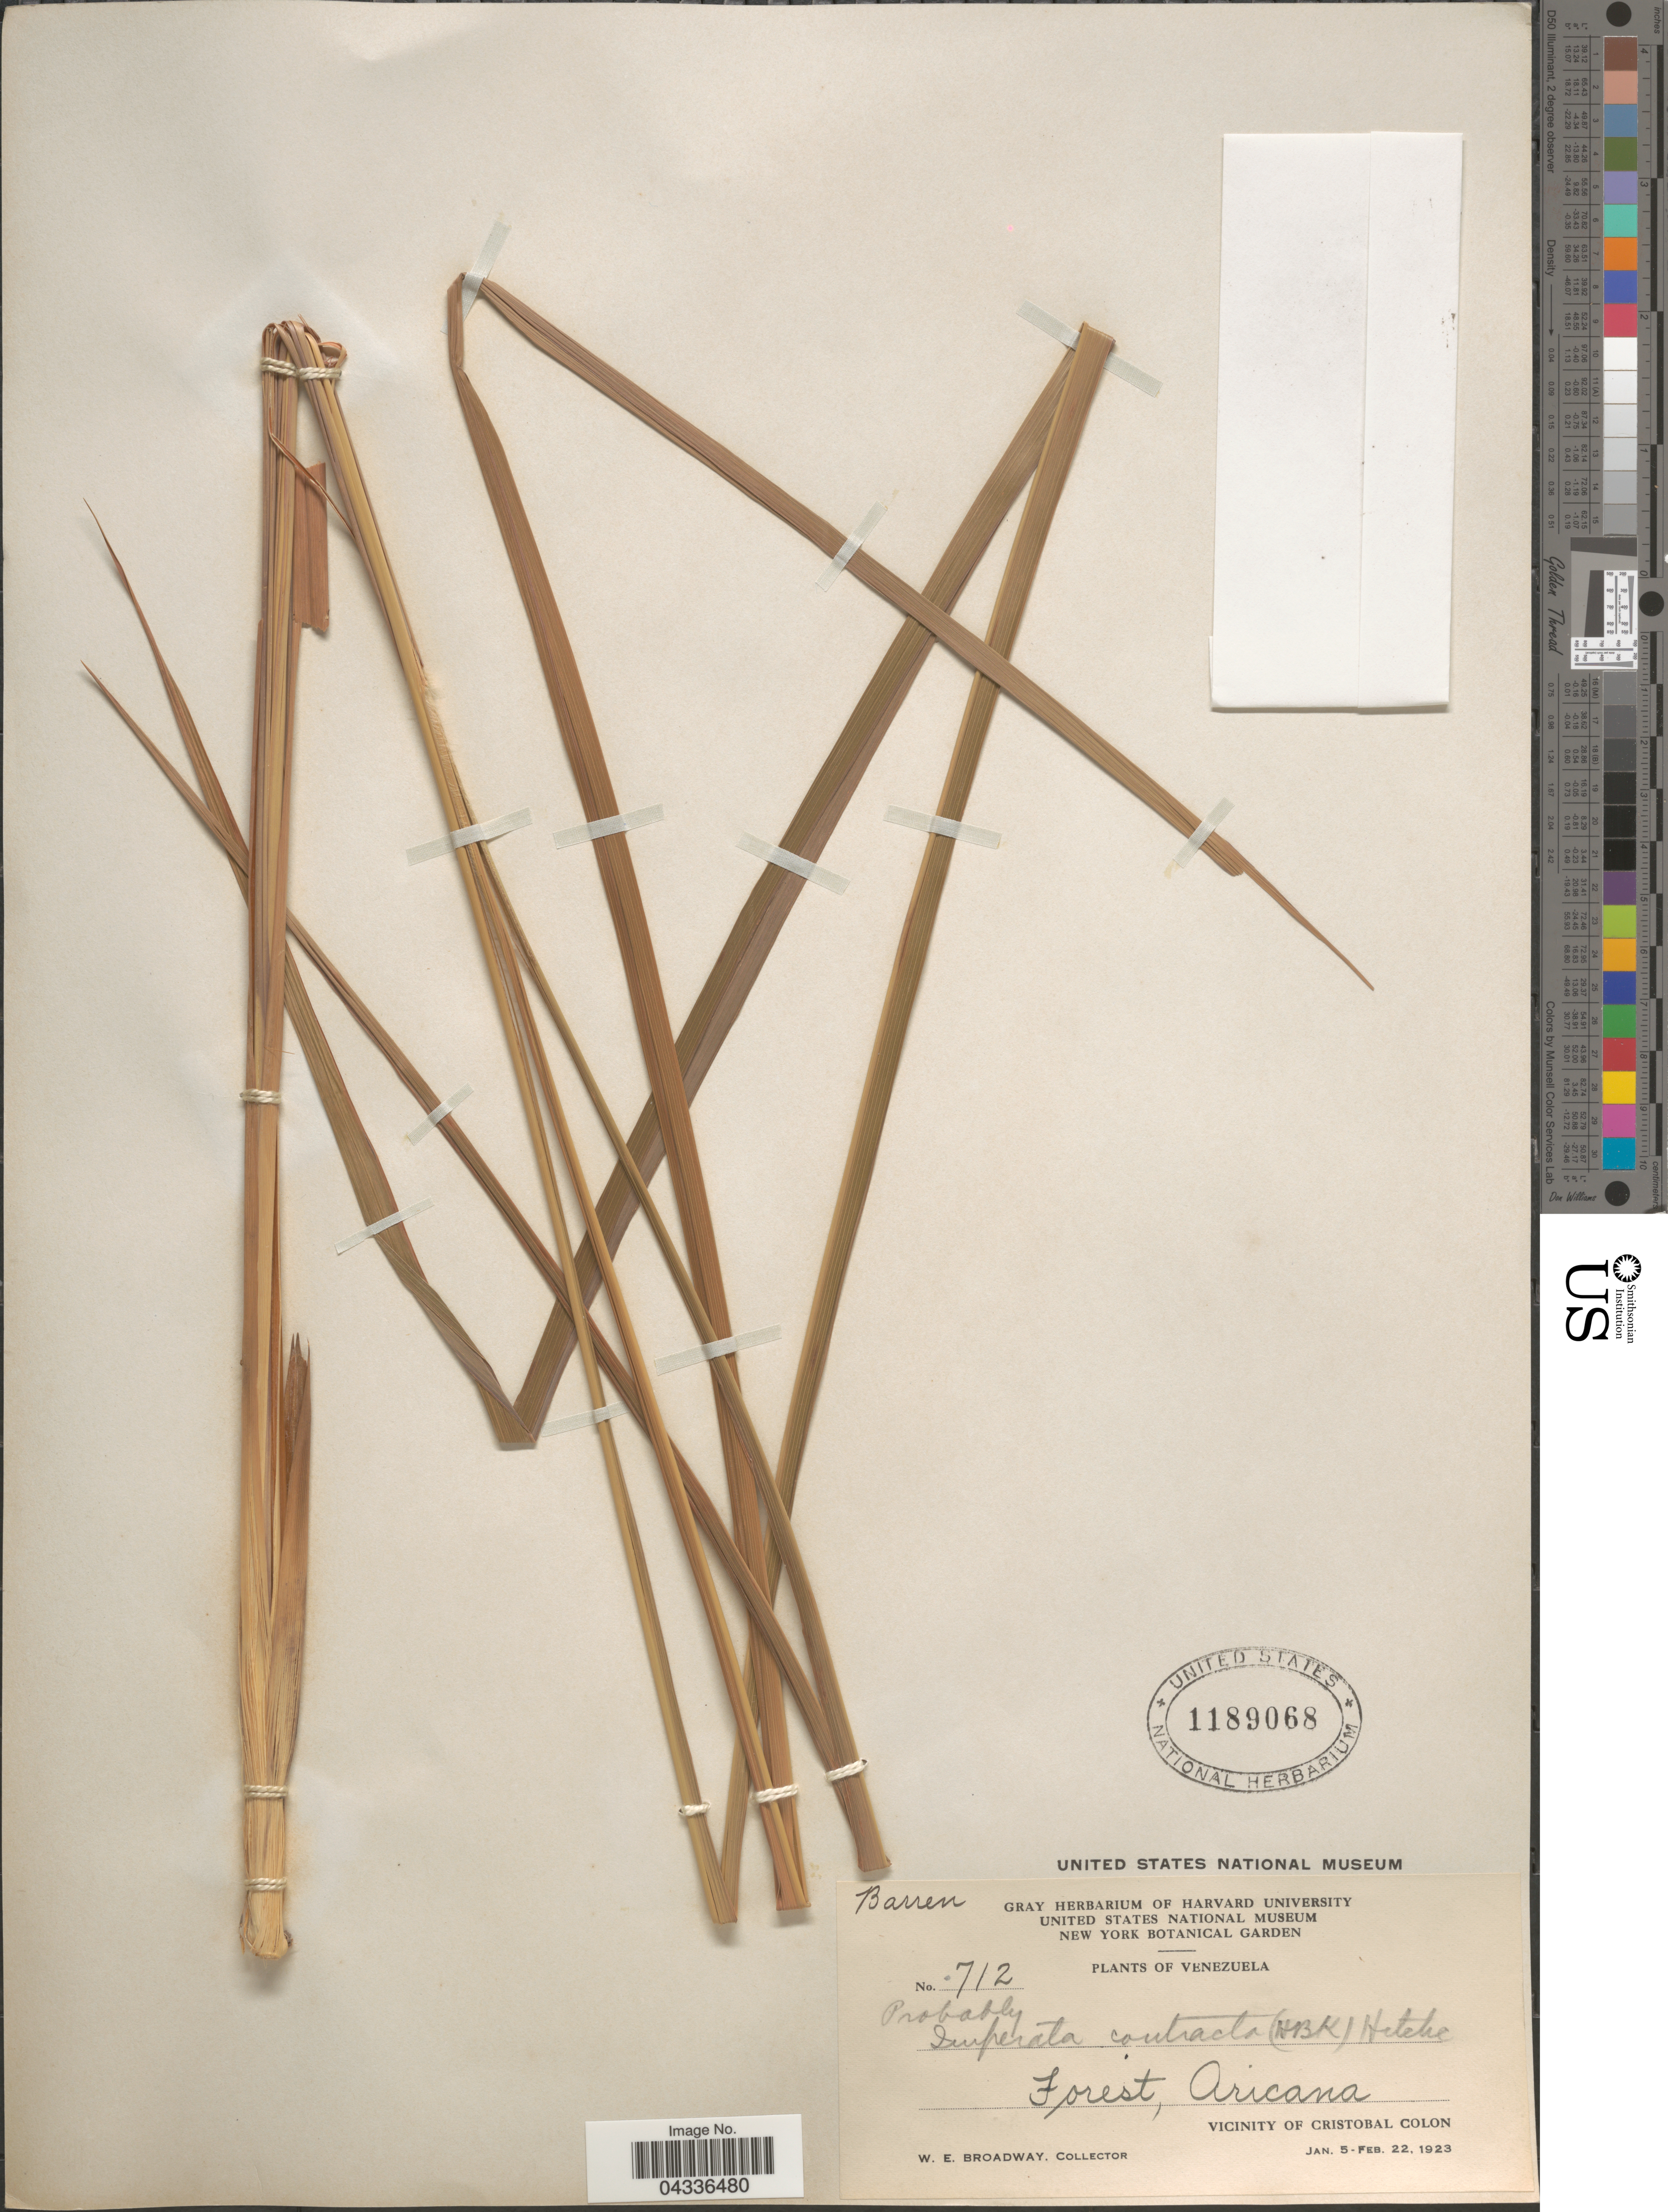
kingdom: Plantae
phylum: Tracheophyta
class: Liliopsida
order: Poales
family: Poaceae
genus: Imperata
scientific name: Imperata contracta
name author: (Kunth) Hitchc.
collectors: W. E. Broadway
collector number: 712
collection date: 1923-01-05/1923-02-22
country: Venezuela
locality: Forest, Aricana. Vicinity of Cristobal Colon.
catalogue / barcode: US 1189068